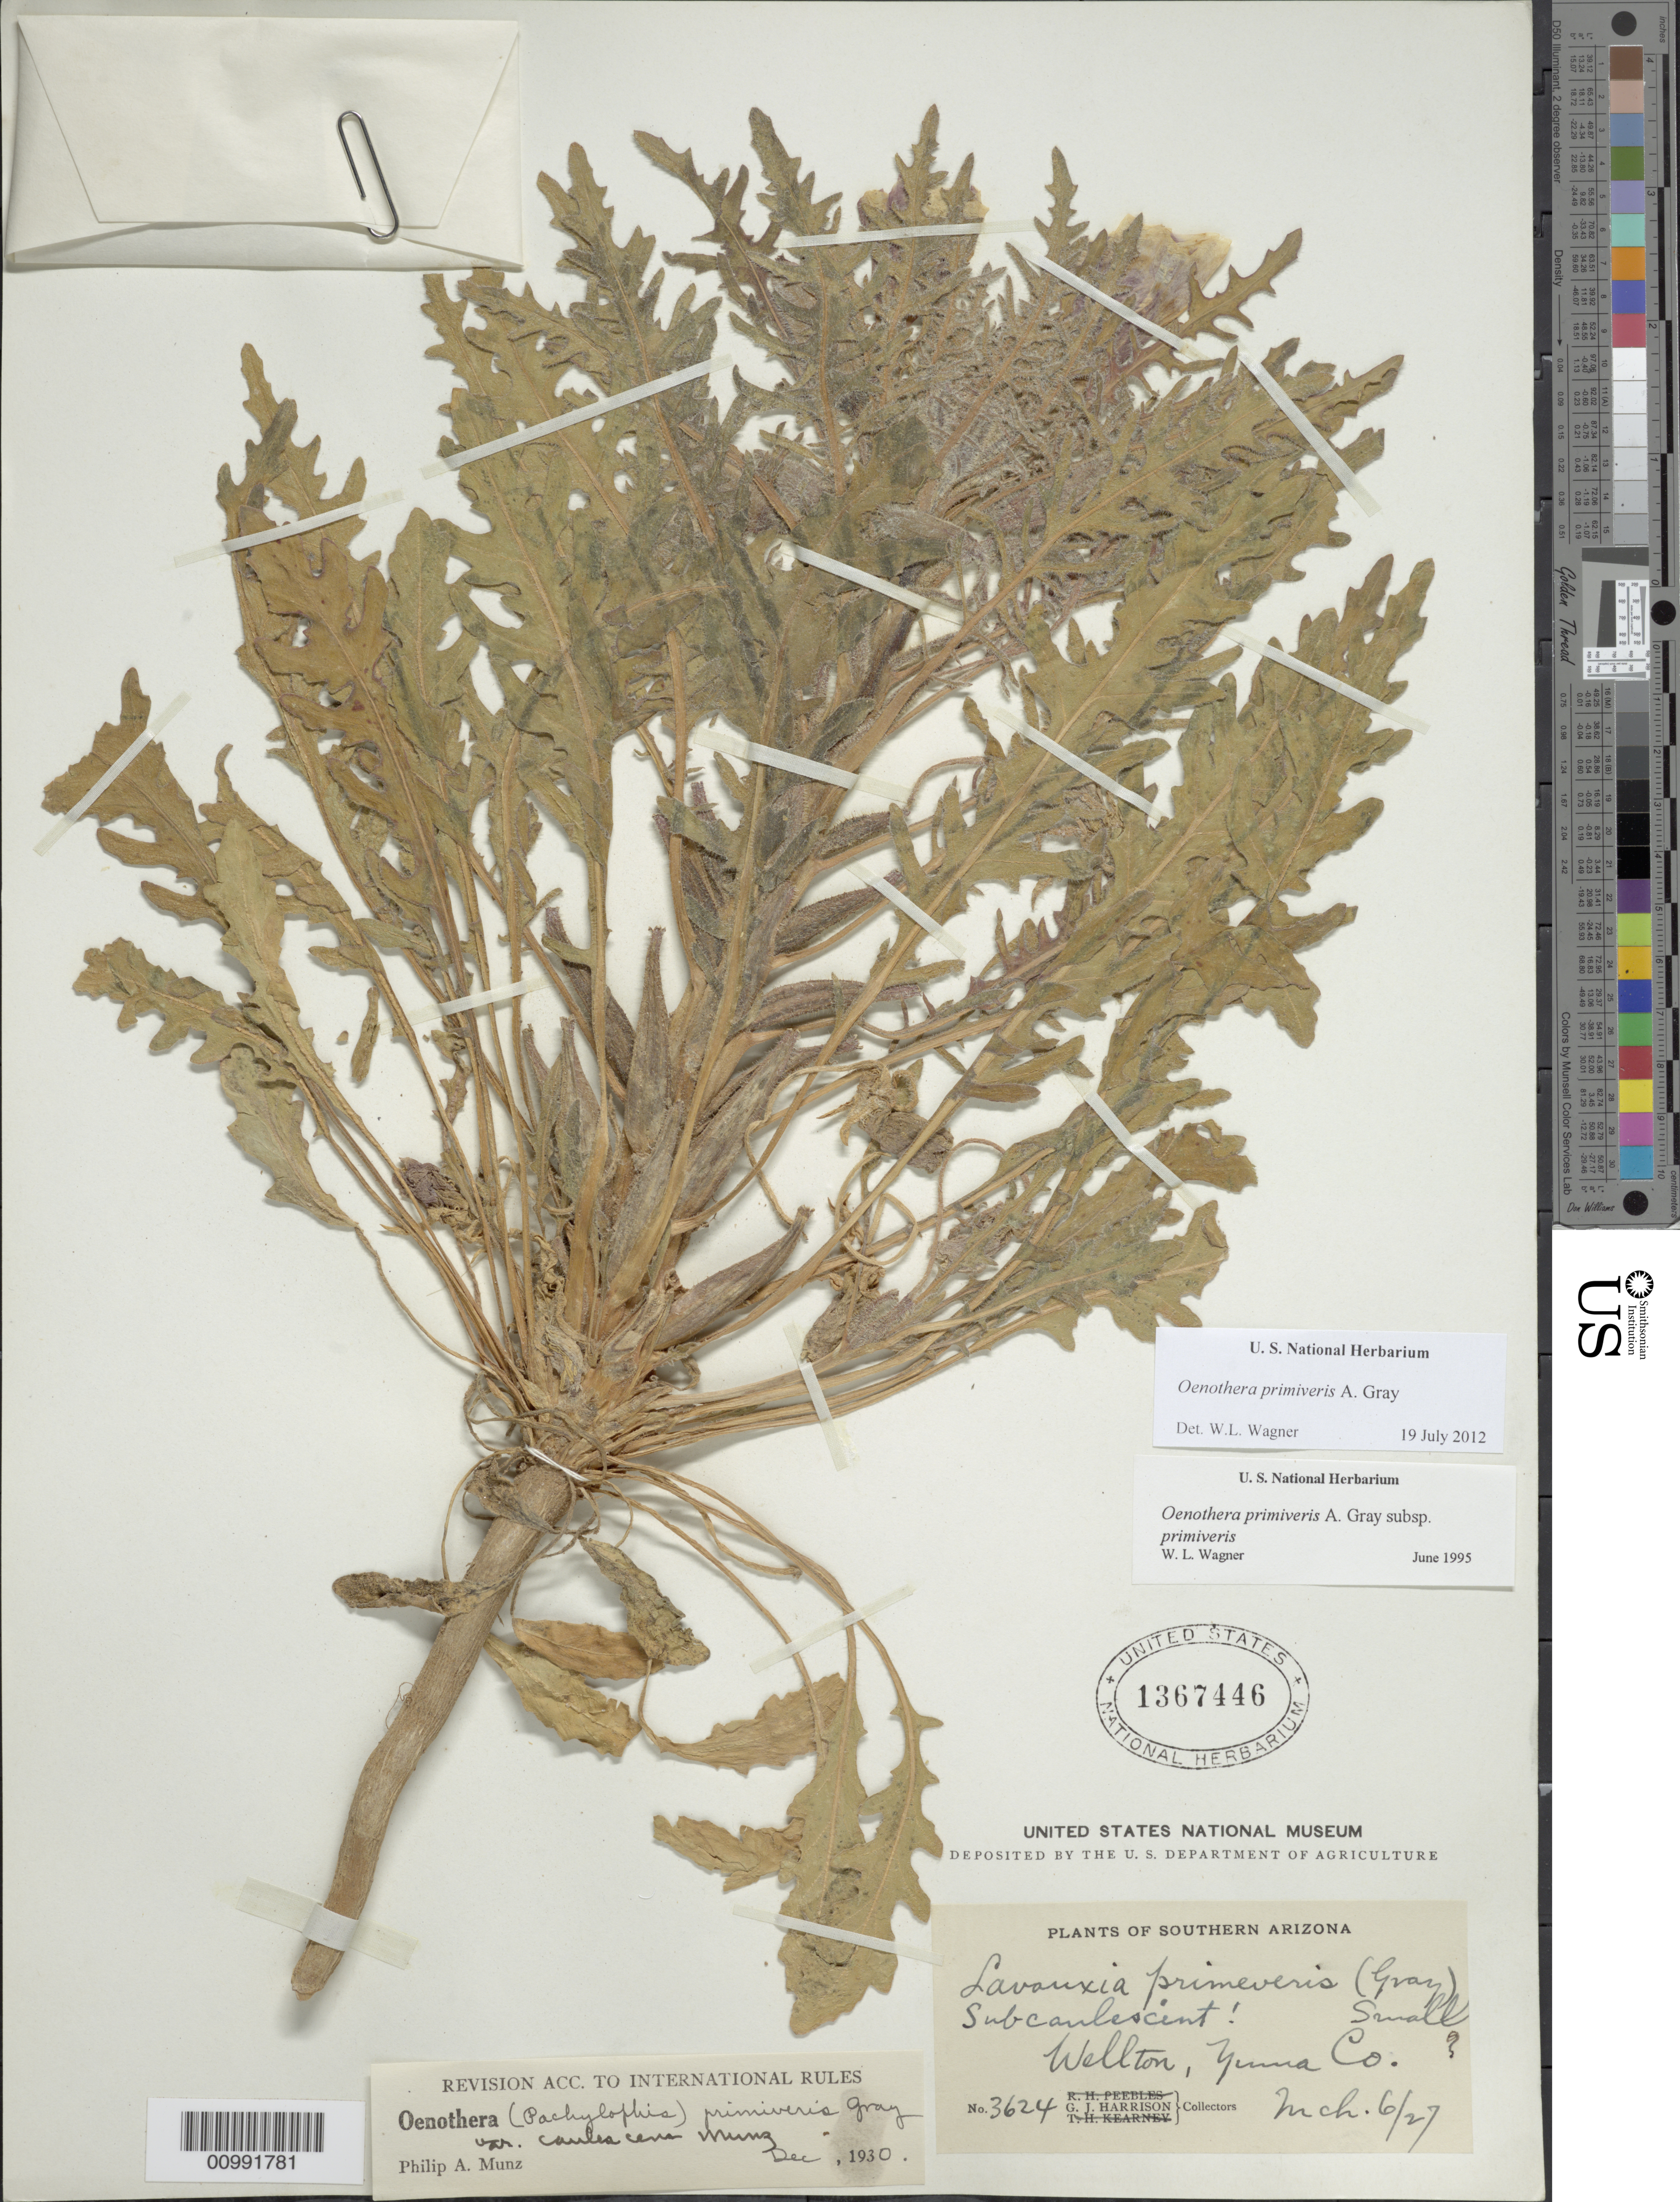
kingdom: Plantae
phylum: Tracheophyta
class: Magnoliopsida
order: Myrtales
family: Onagraceae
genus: Oenothera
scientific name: Oenothera primiveris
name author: A. Gray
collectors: G. J. Harrison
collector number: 3624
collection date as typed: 06 Mar 1927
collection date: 1927-03-06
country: United States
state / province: Arizona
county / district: Yuma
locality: Wellton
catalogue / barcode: US 1367446